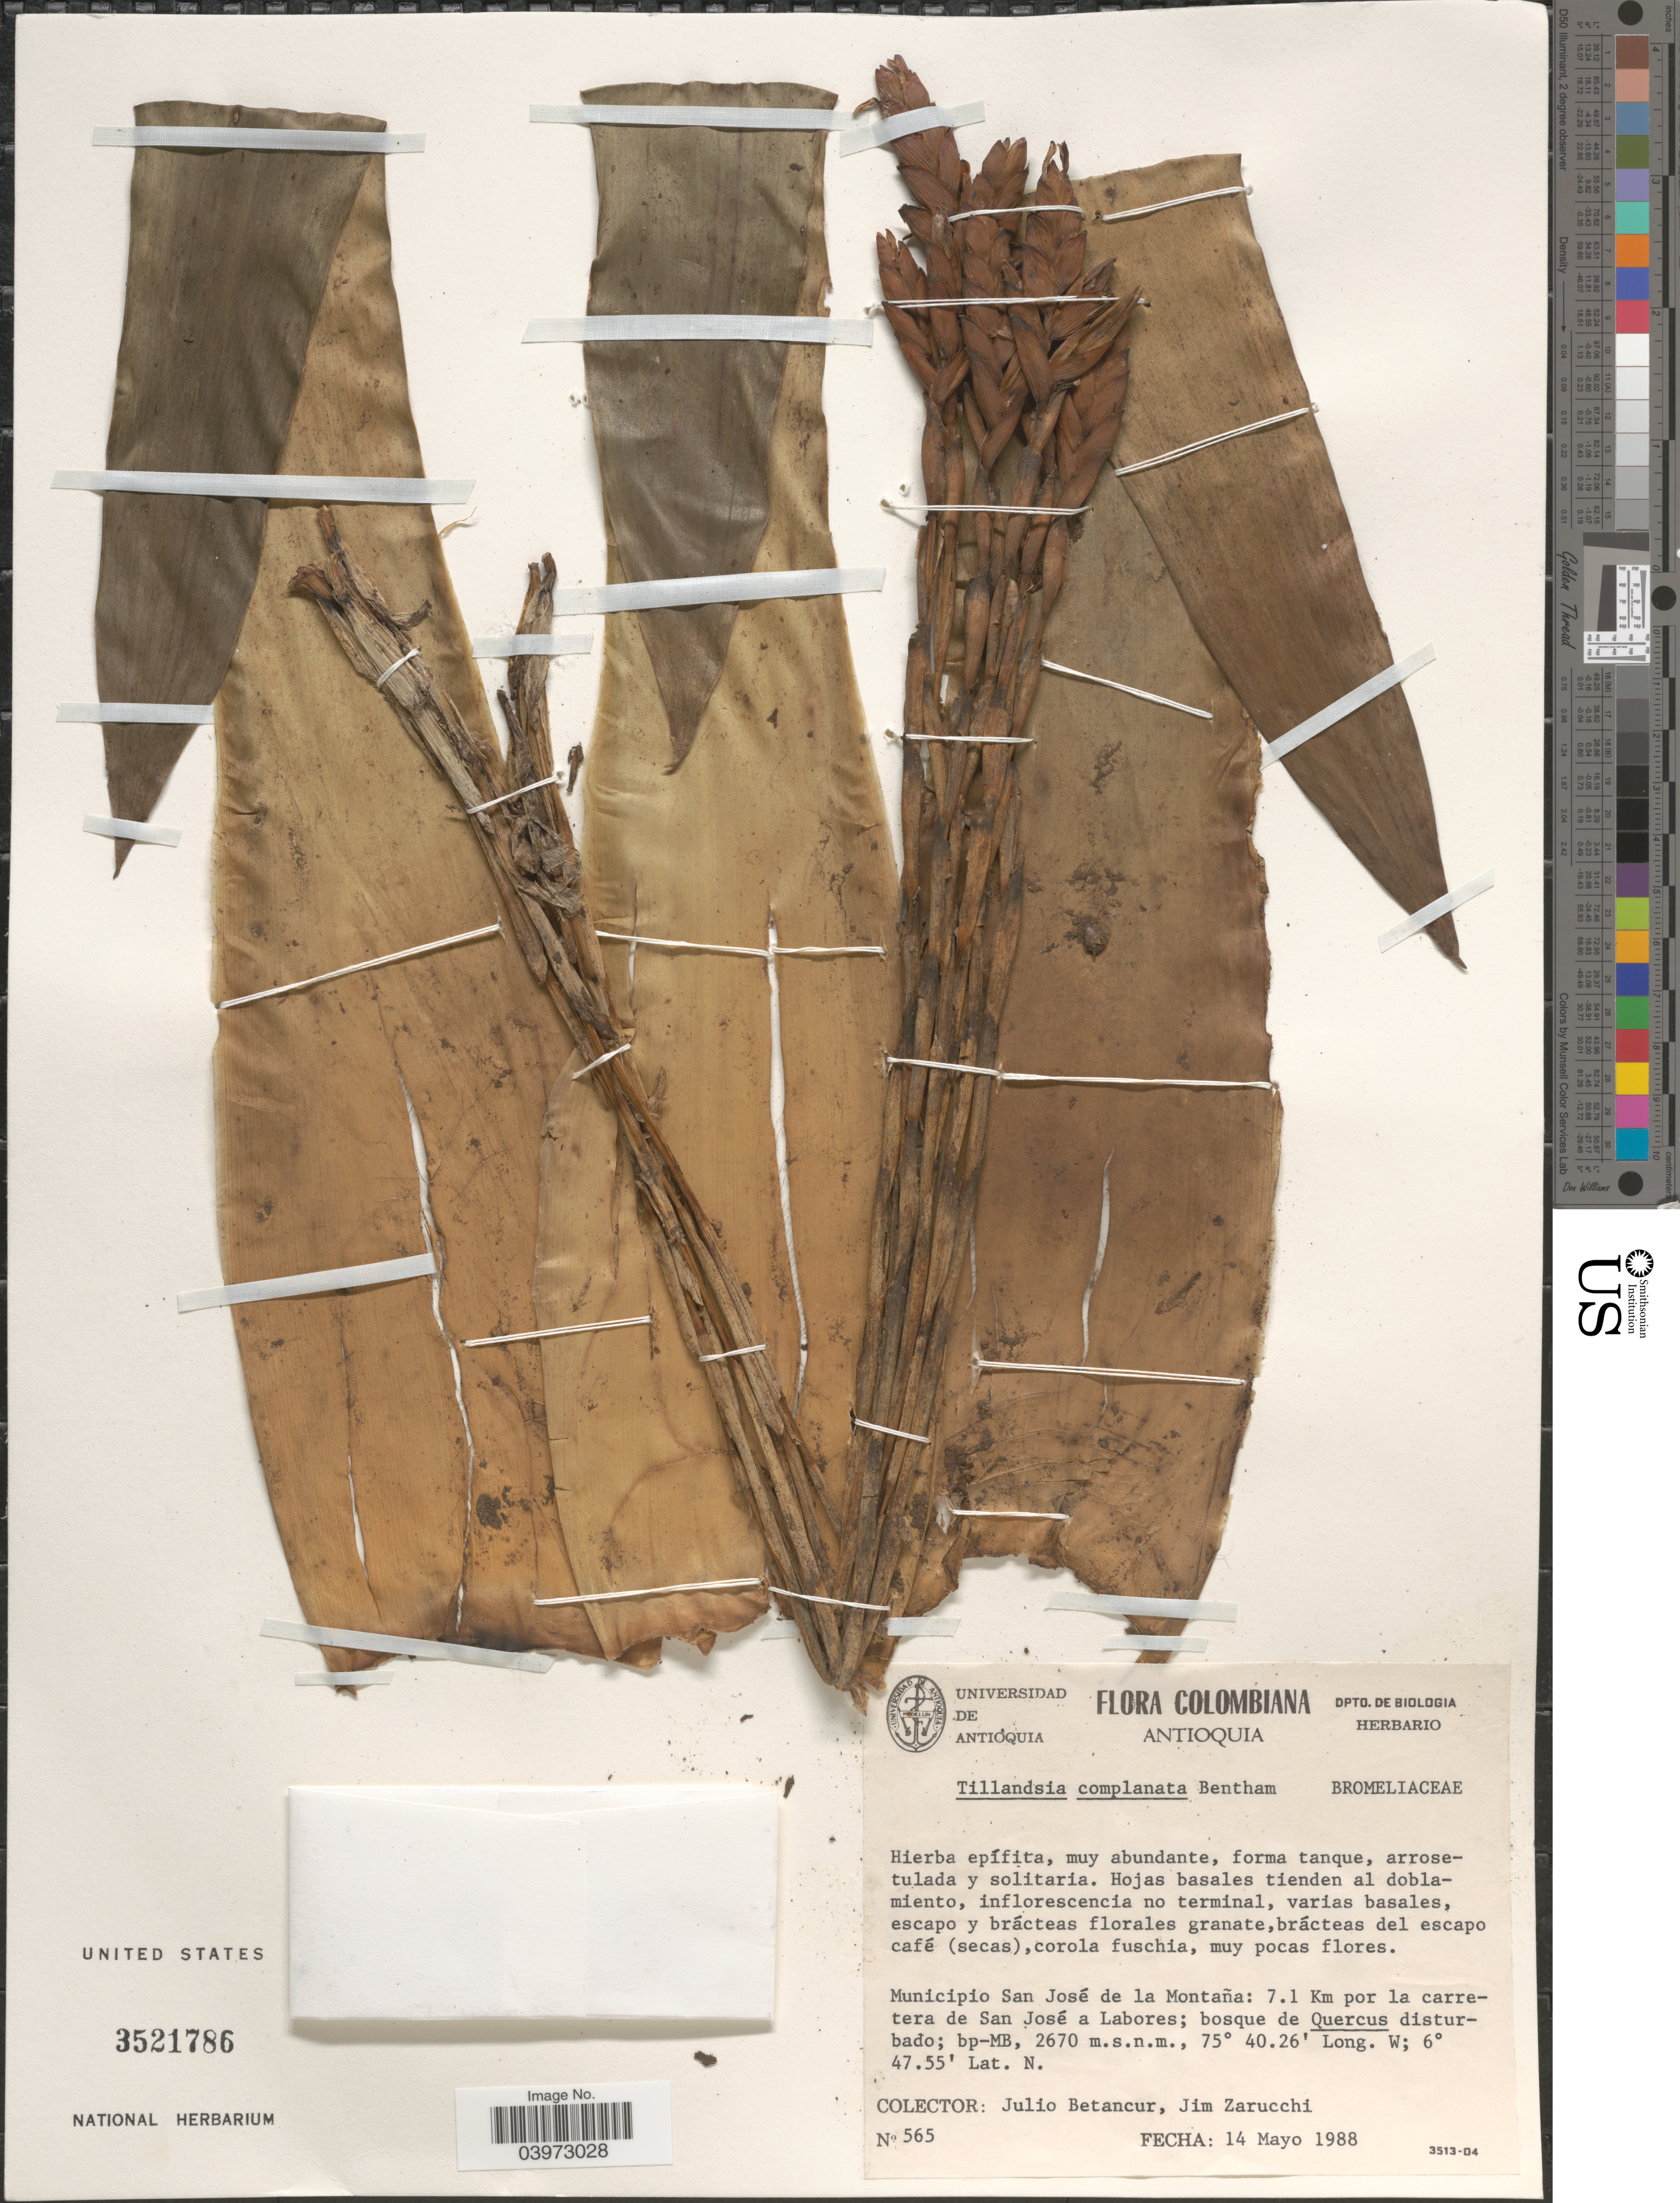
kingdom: Plantae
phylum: Tracheophyta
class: Liliopsida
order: Poales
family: Bromeliaceae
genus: Tillandsia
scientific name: Tillandsia complanata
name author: Benth.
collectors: J. Betancur & J. L. Zarucchi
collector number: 565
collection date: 1988-05-14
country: Colombia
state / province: Antioquia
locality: Municipio San José de la Montaña: 7.1 Km por la carretera de San José a Labores.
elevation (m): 2670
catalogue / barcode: US 3521786